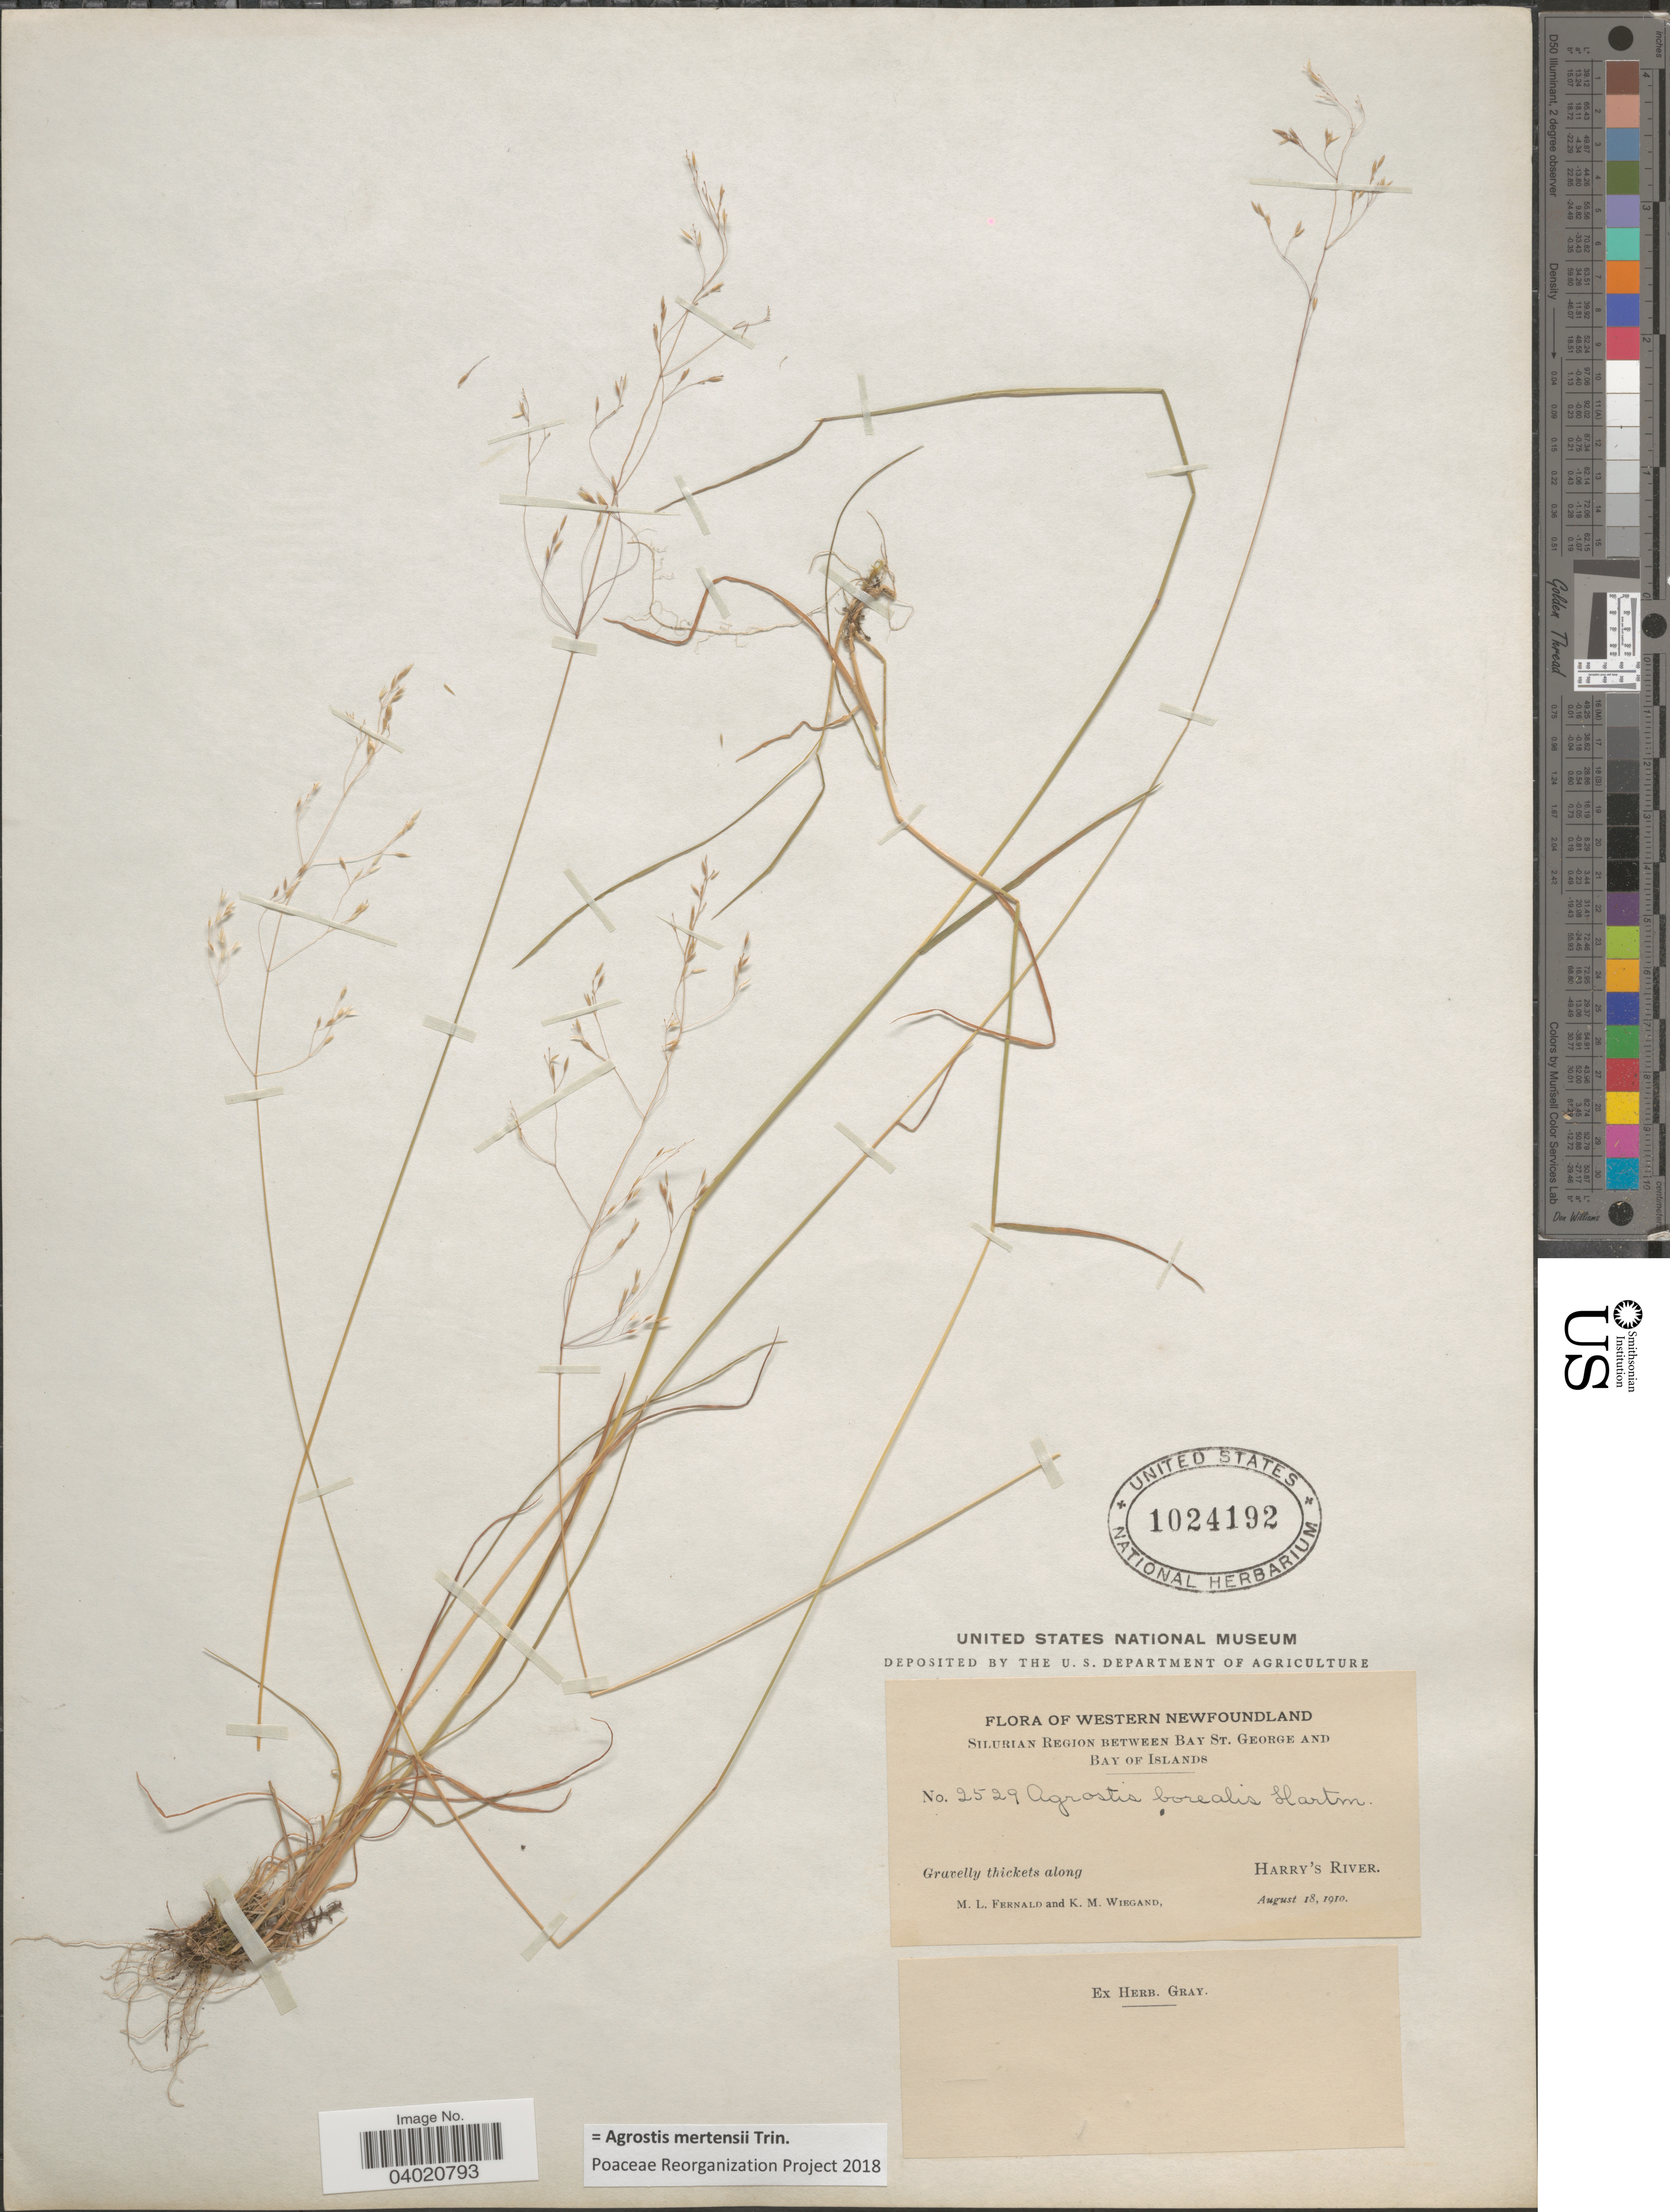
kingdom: Plantae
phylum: Tracheophyta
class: Liliopsida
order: Poales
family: Poaceae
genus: Agrostis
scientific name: Agrostis mertensii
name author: Trin.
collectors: M. L. Fernald & K. M. Wiegand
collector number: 2529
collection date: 1910-08-18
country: Canada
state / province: Newfoundland and Labrador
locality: Western Newfoundland. Silurian Region between Bay St. George and Bay of Islands. Gravelly thickets along Harry's River.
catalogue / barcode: US 1024192